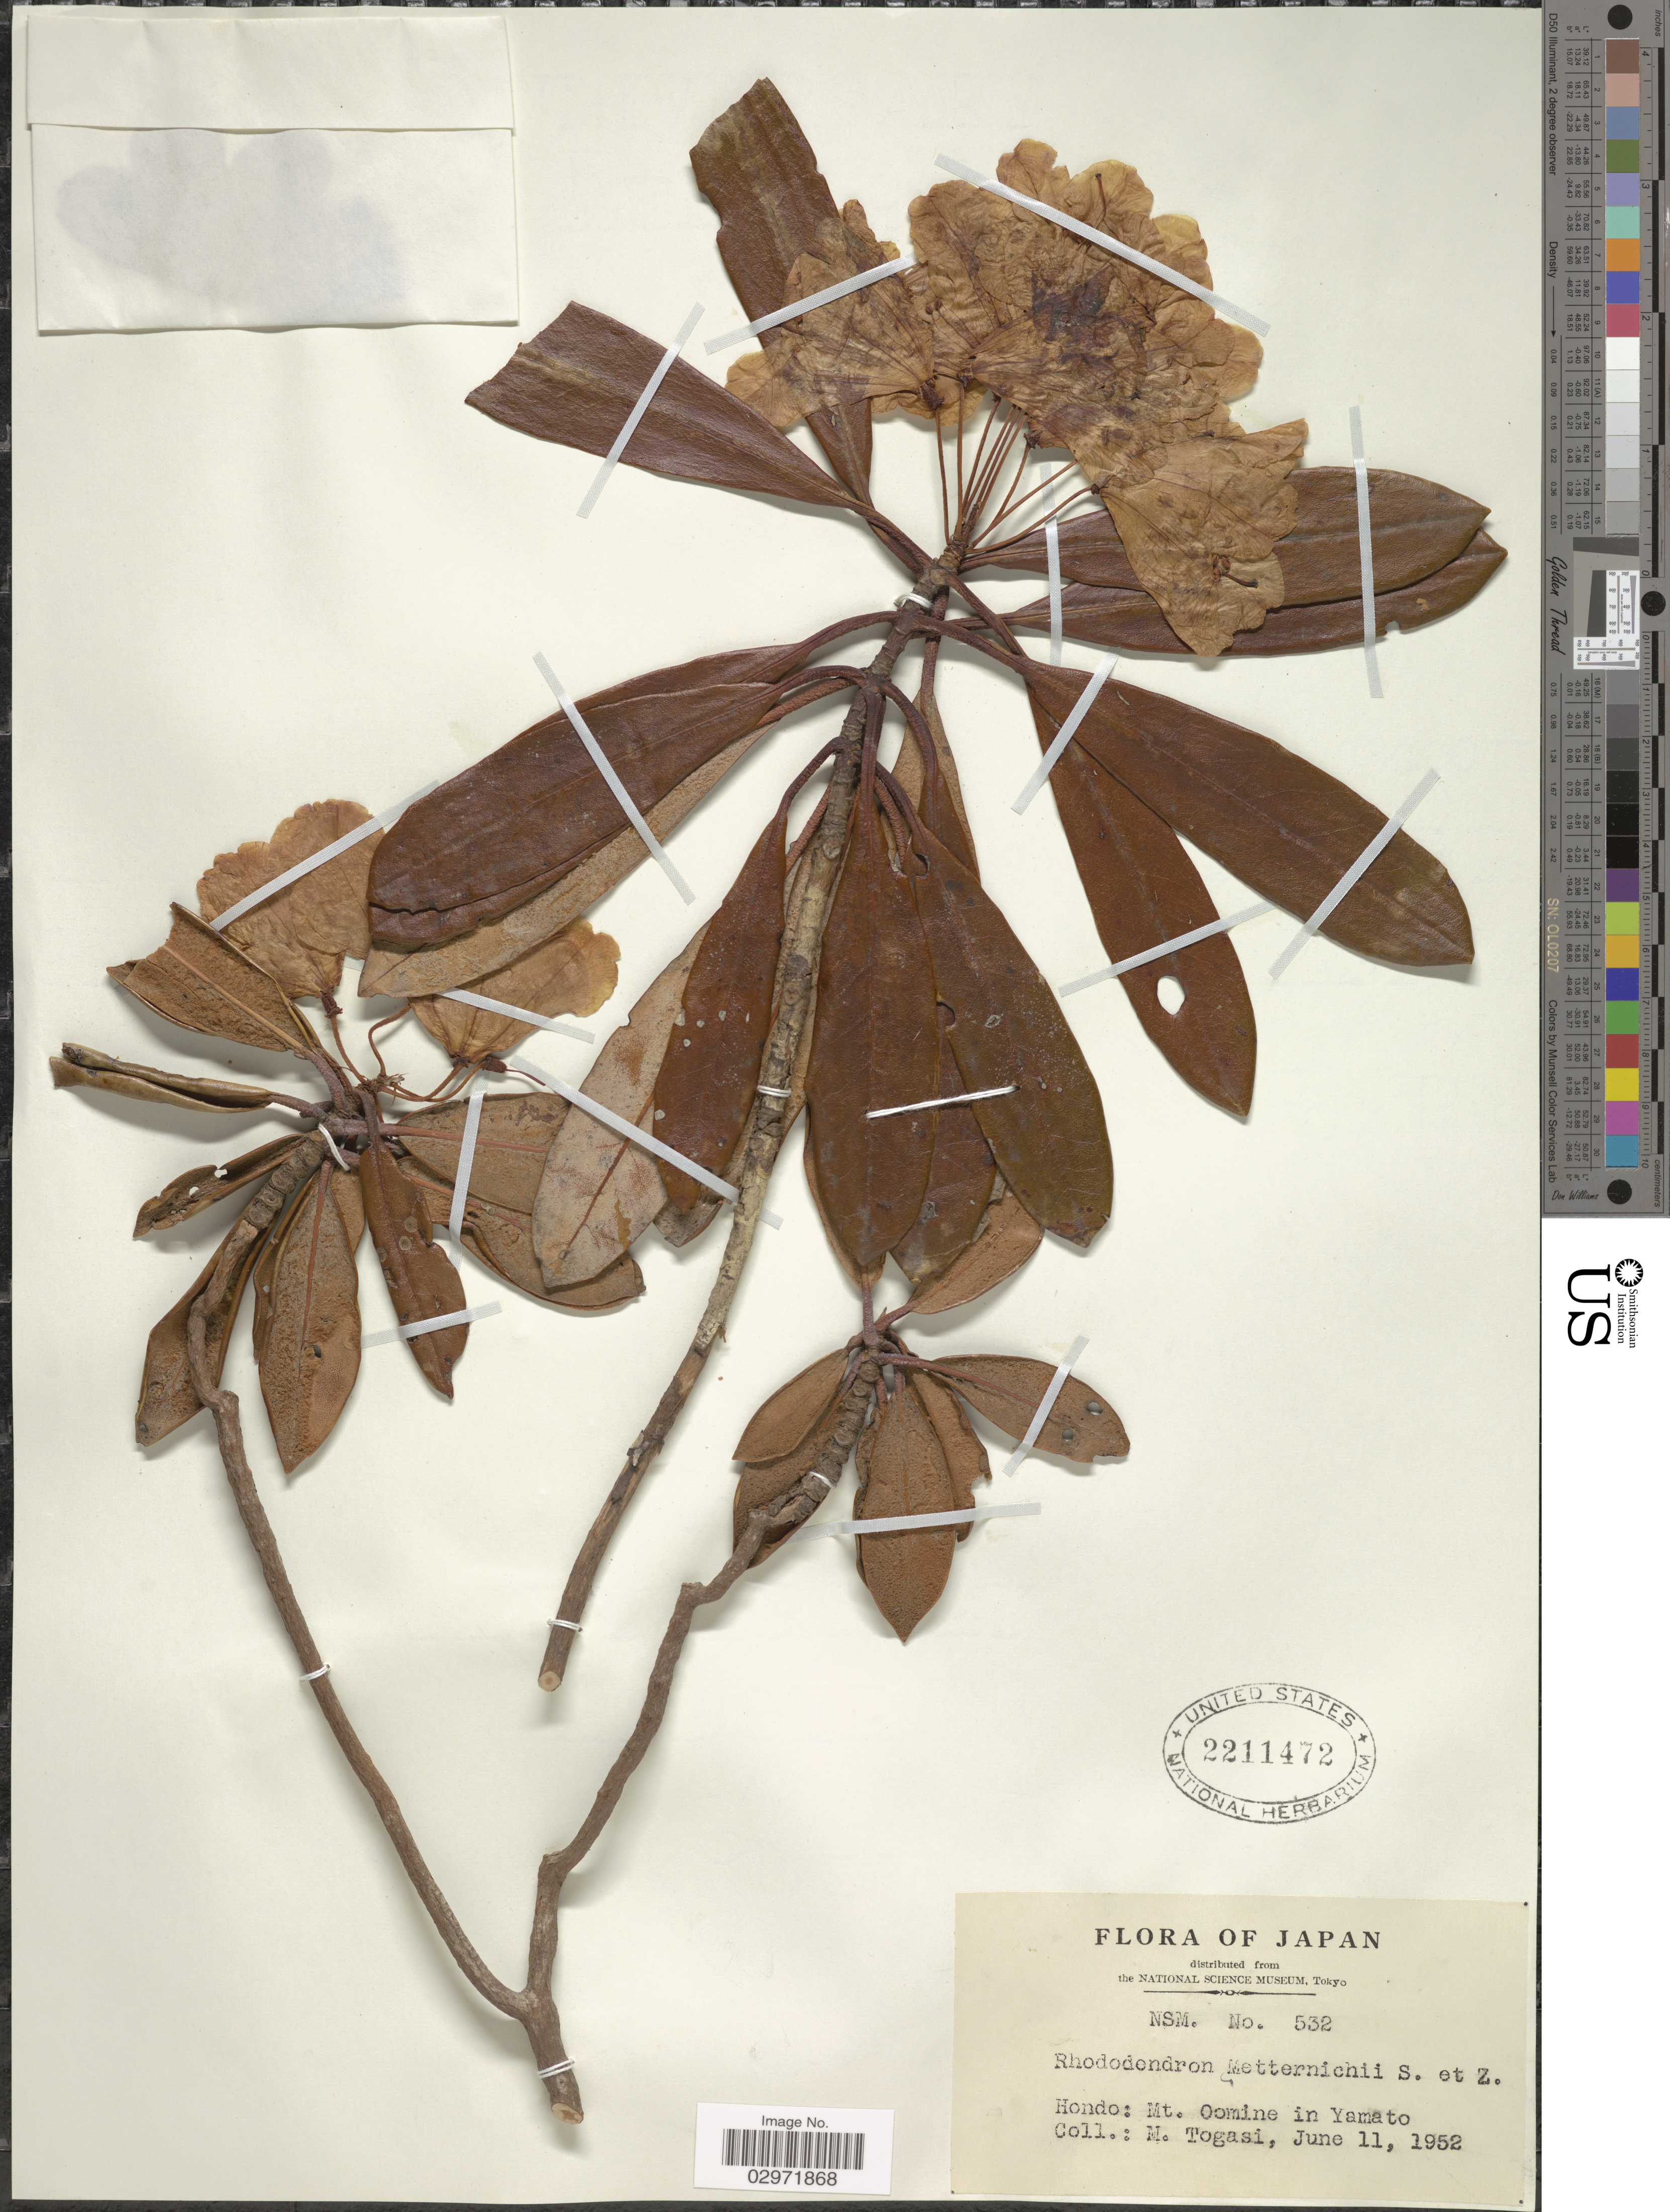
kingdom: Plantae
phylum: Tracheophyta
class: Magnoliopsida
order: Ericales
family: Ericaceae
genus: Rhododendron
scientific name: Rhododendron metternichii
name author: Siebold & Zucc.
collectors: M. Togasi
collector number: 532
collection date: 1952-06-11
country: Japan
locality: Hondo: Mt. Oomine in Yamato.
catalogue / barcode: US 2211472